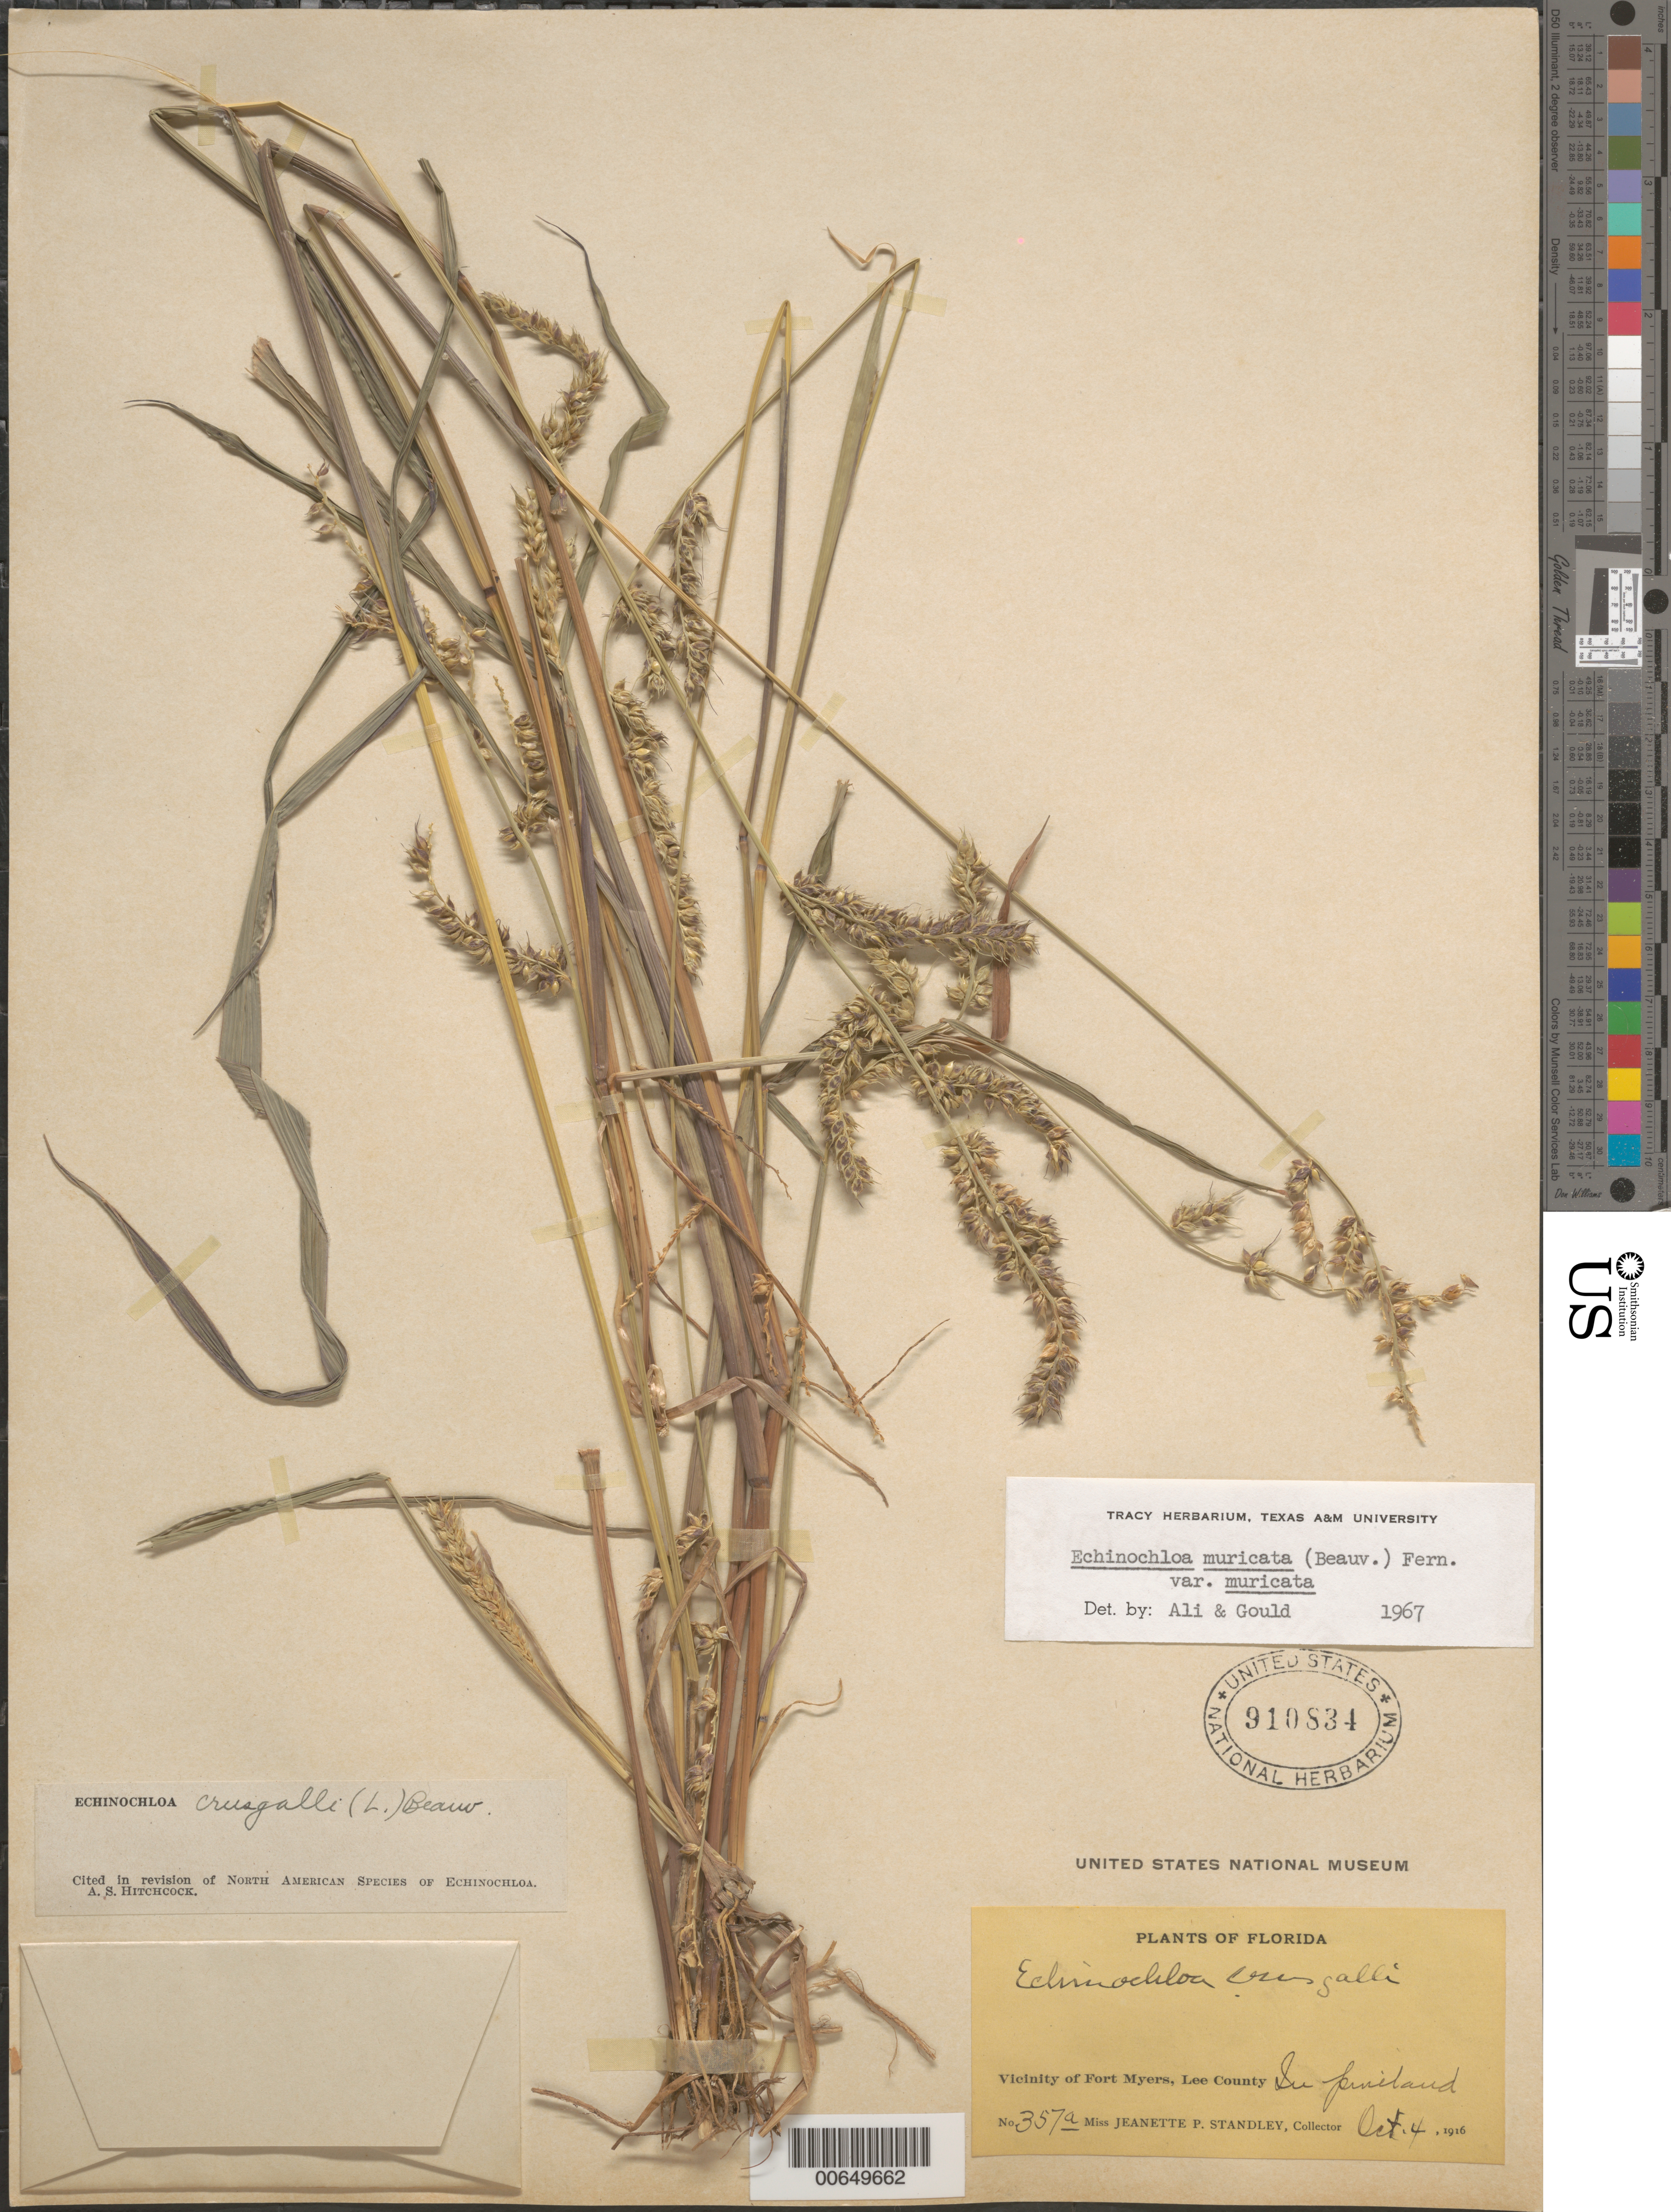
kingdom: Plantae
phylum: Tracheophyta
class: Liliopsida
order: Poales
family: Poaceae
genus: Echinochloa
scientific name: Echinochloa muricata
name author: (P. Beauv.) Fernald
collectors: J. P. Standley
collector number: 357a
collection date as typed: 10 Apr 1916 or 04 Oct 1916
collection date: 1916-04-10 or 1916-10-04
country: United States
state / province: Florida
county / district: Lee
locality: Vicinity of Ft. Myers.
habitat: In pineland.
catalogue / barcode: US 910834